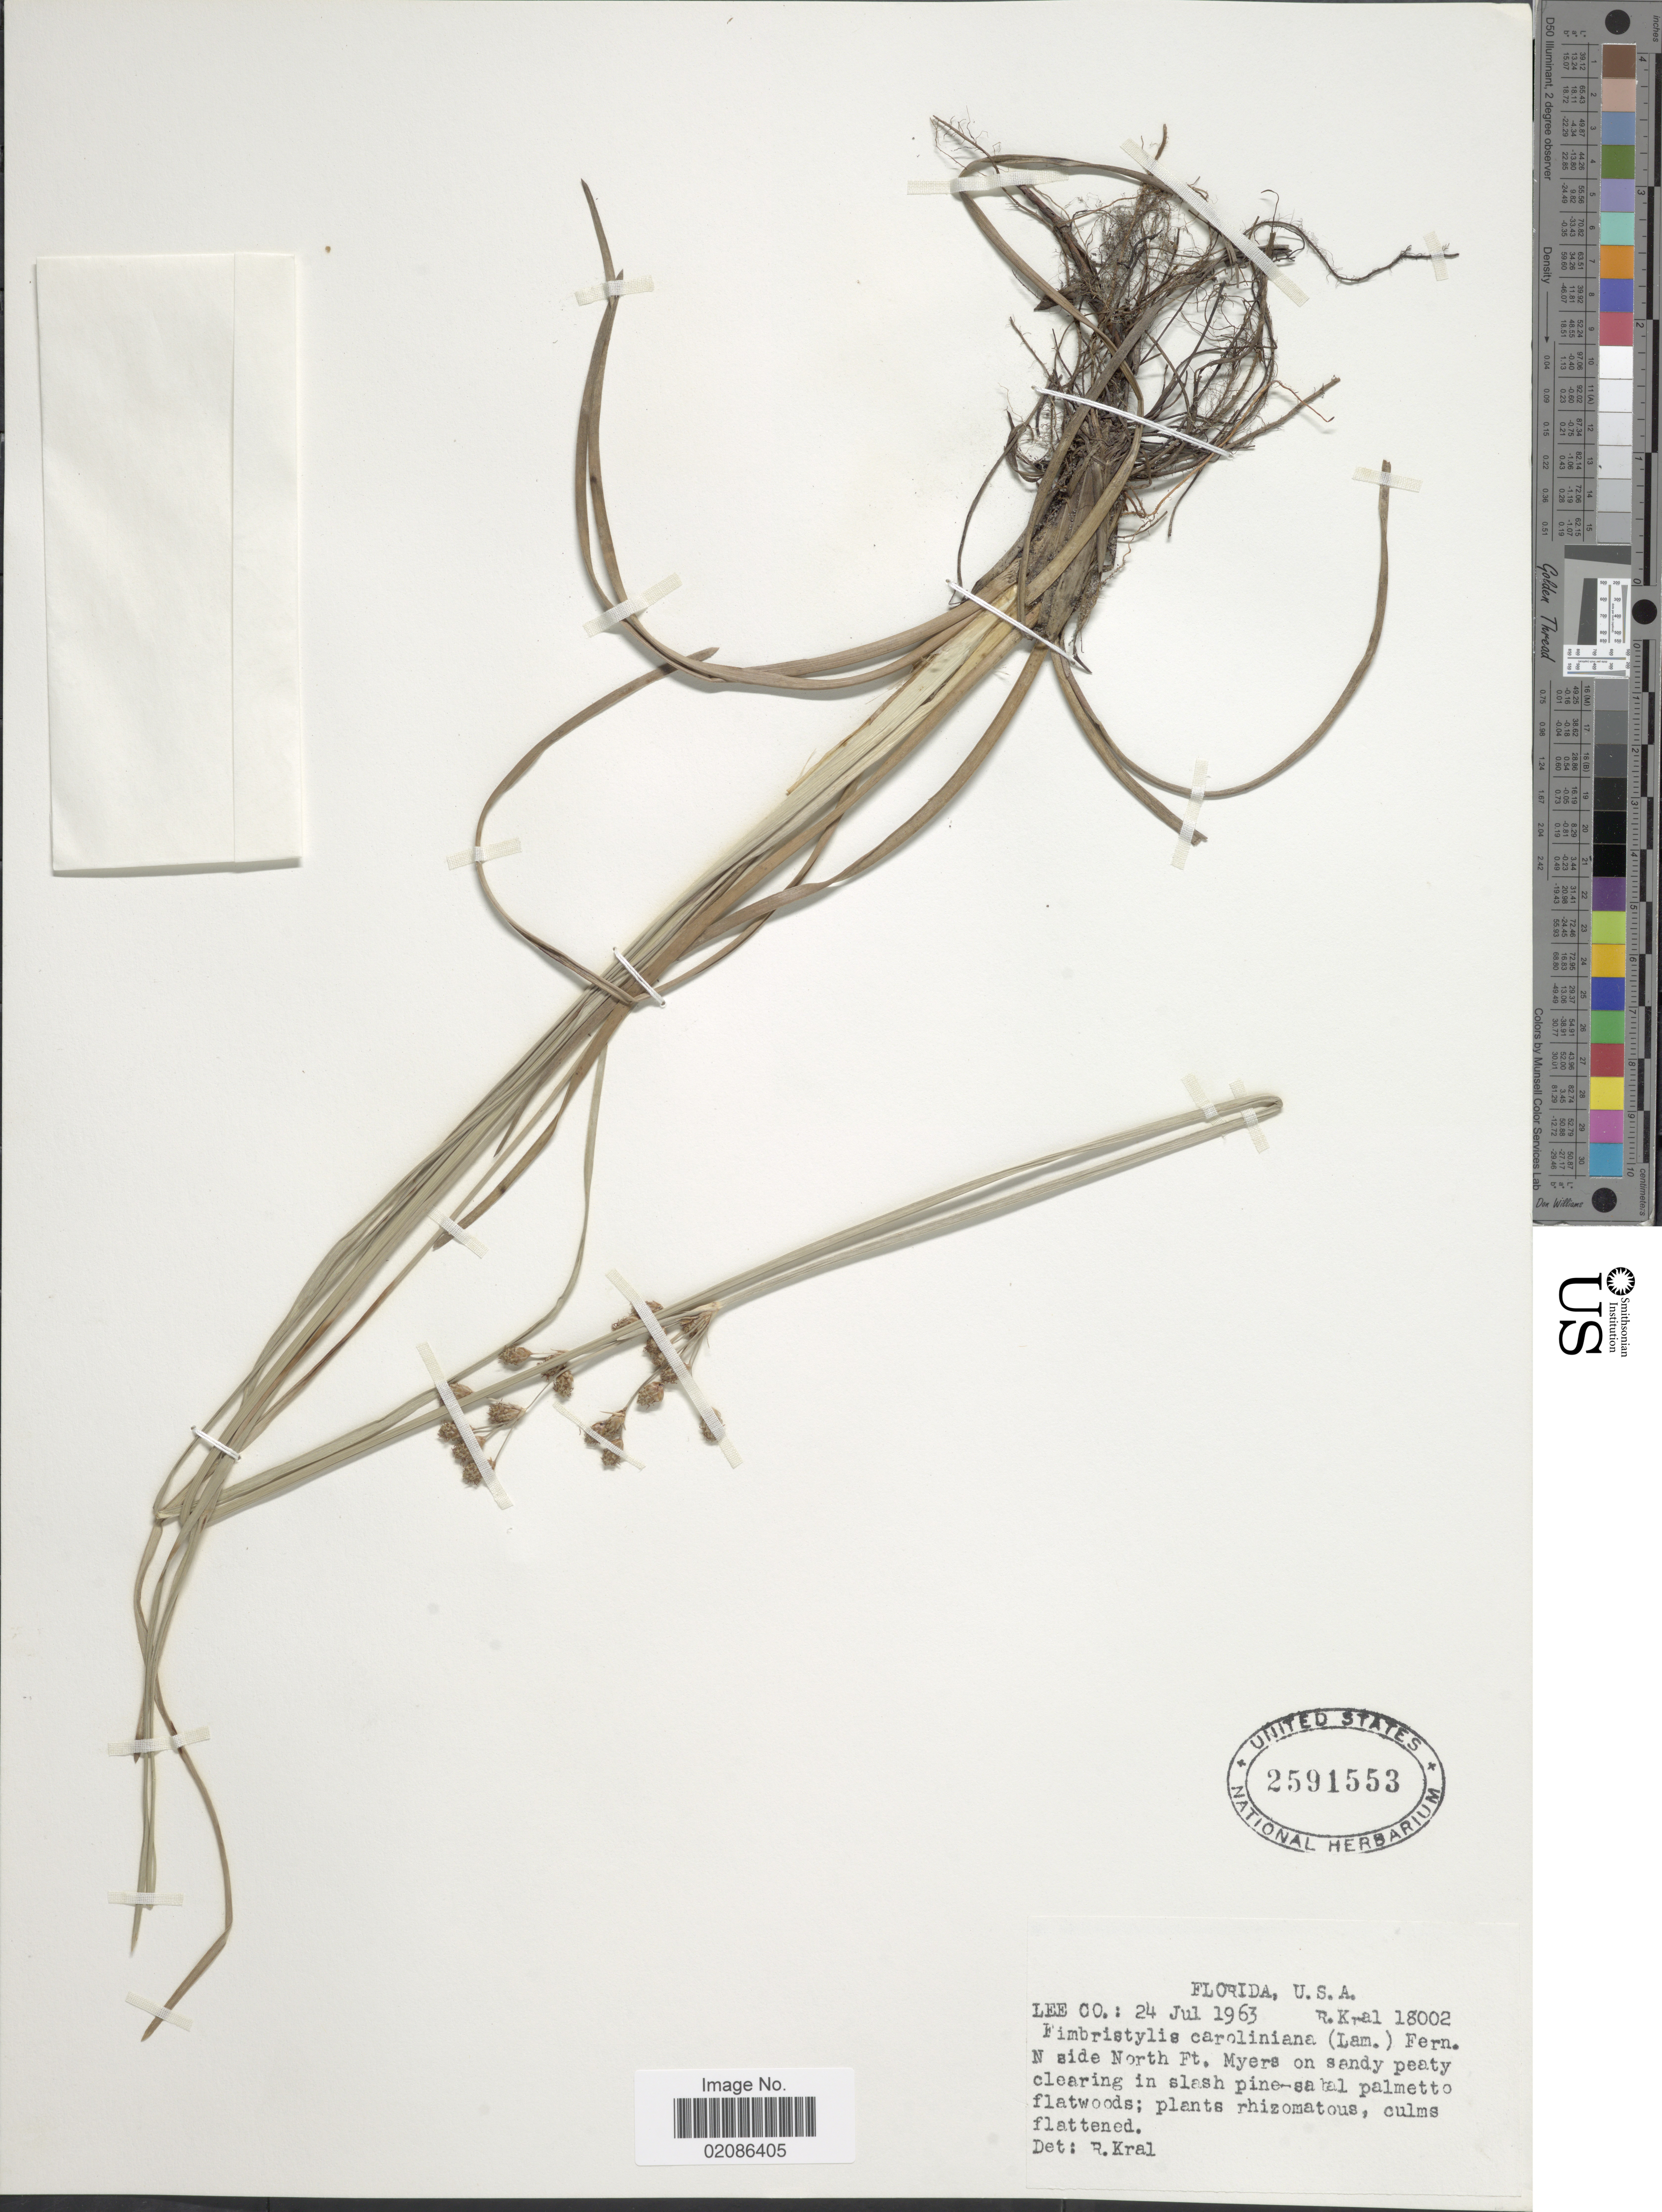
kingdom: Plantae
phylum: Tracheophyta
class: Liliopsida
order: Poales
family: Cyperaceae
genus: Fimbristylis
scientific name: Fimbristylis caroliniana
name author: (Lam.) Fernald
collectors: R. Kral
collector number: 18002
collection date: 1963-07-24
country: United States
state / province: Florida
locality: Lee Co; N side North Ft Myers on sandy peaty c;earing in slash pine-sabal palmetto flatwoods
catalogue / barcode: US 2591553